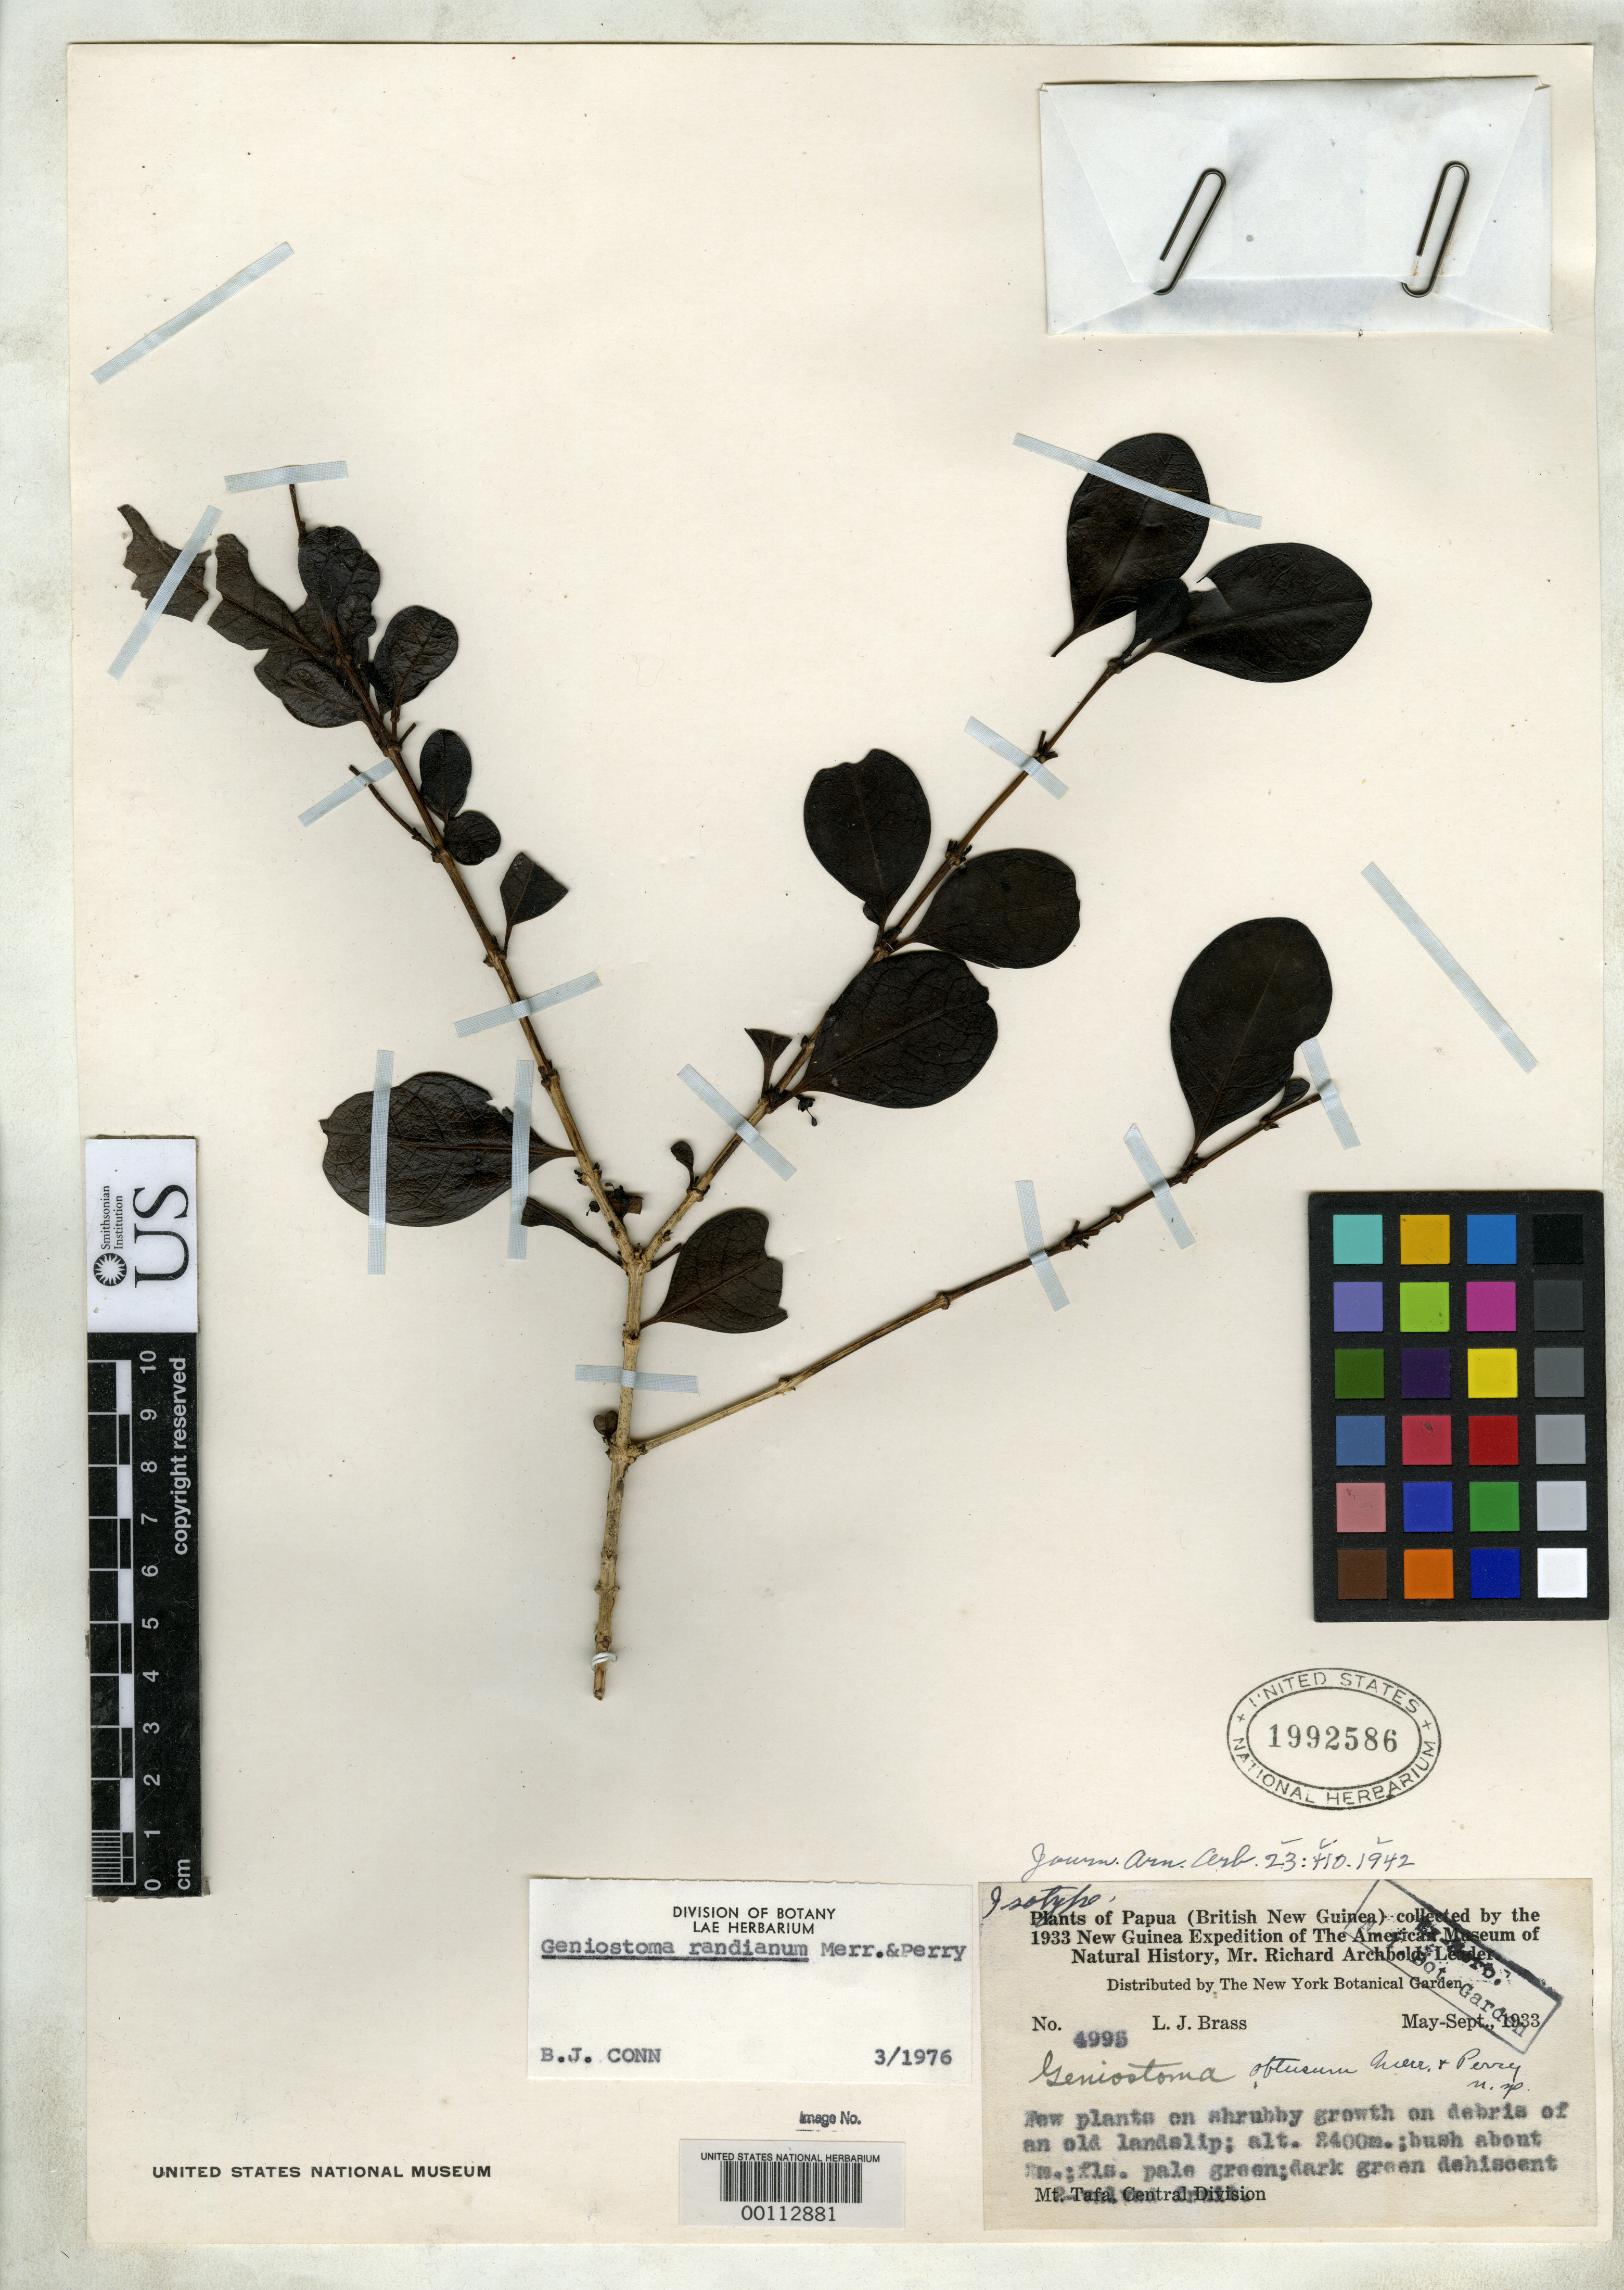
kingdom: Plantae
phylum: Tracheophyta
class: Magnoliopsida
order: Gentianales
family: Loganiaceae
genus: Geniostoma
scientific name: Geniostoma obtusum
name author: Merr. & L.M. Perry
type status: Isotype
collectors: L. J. Brass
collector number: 4995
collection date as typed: May 1933 to -- Sep 1933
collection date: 1933-05/1933-09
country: Papua New Guinea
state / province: Central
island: New Guinea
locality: Mt. Tafa.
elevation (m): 2400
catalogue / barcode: US 1992586